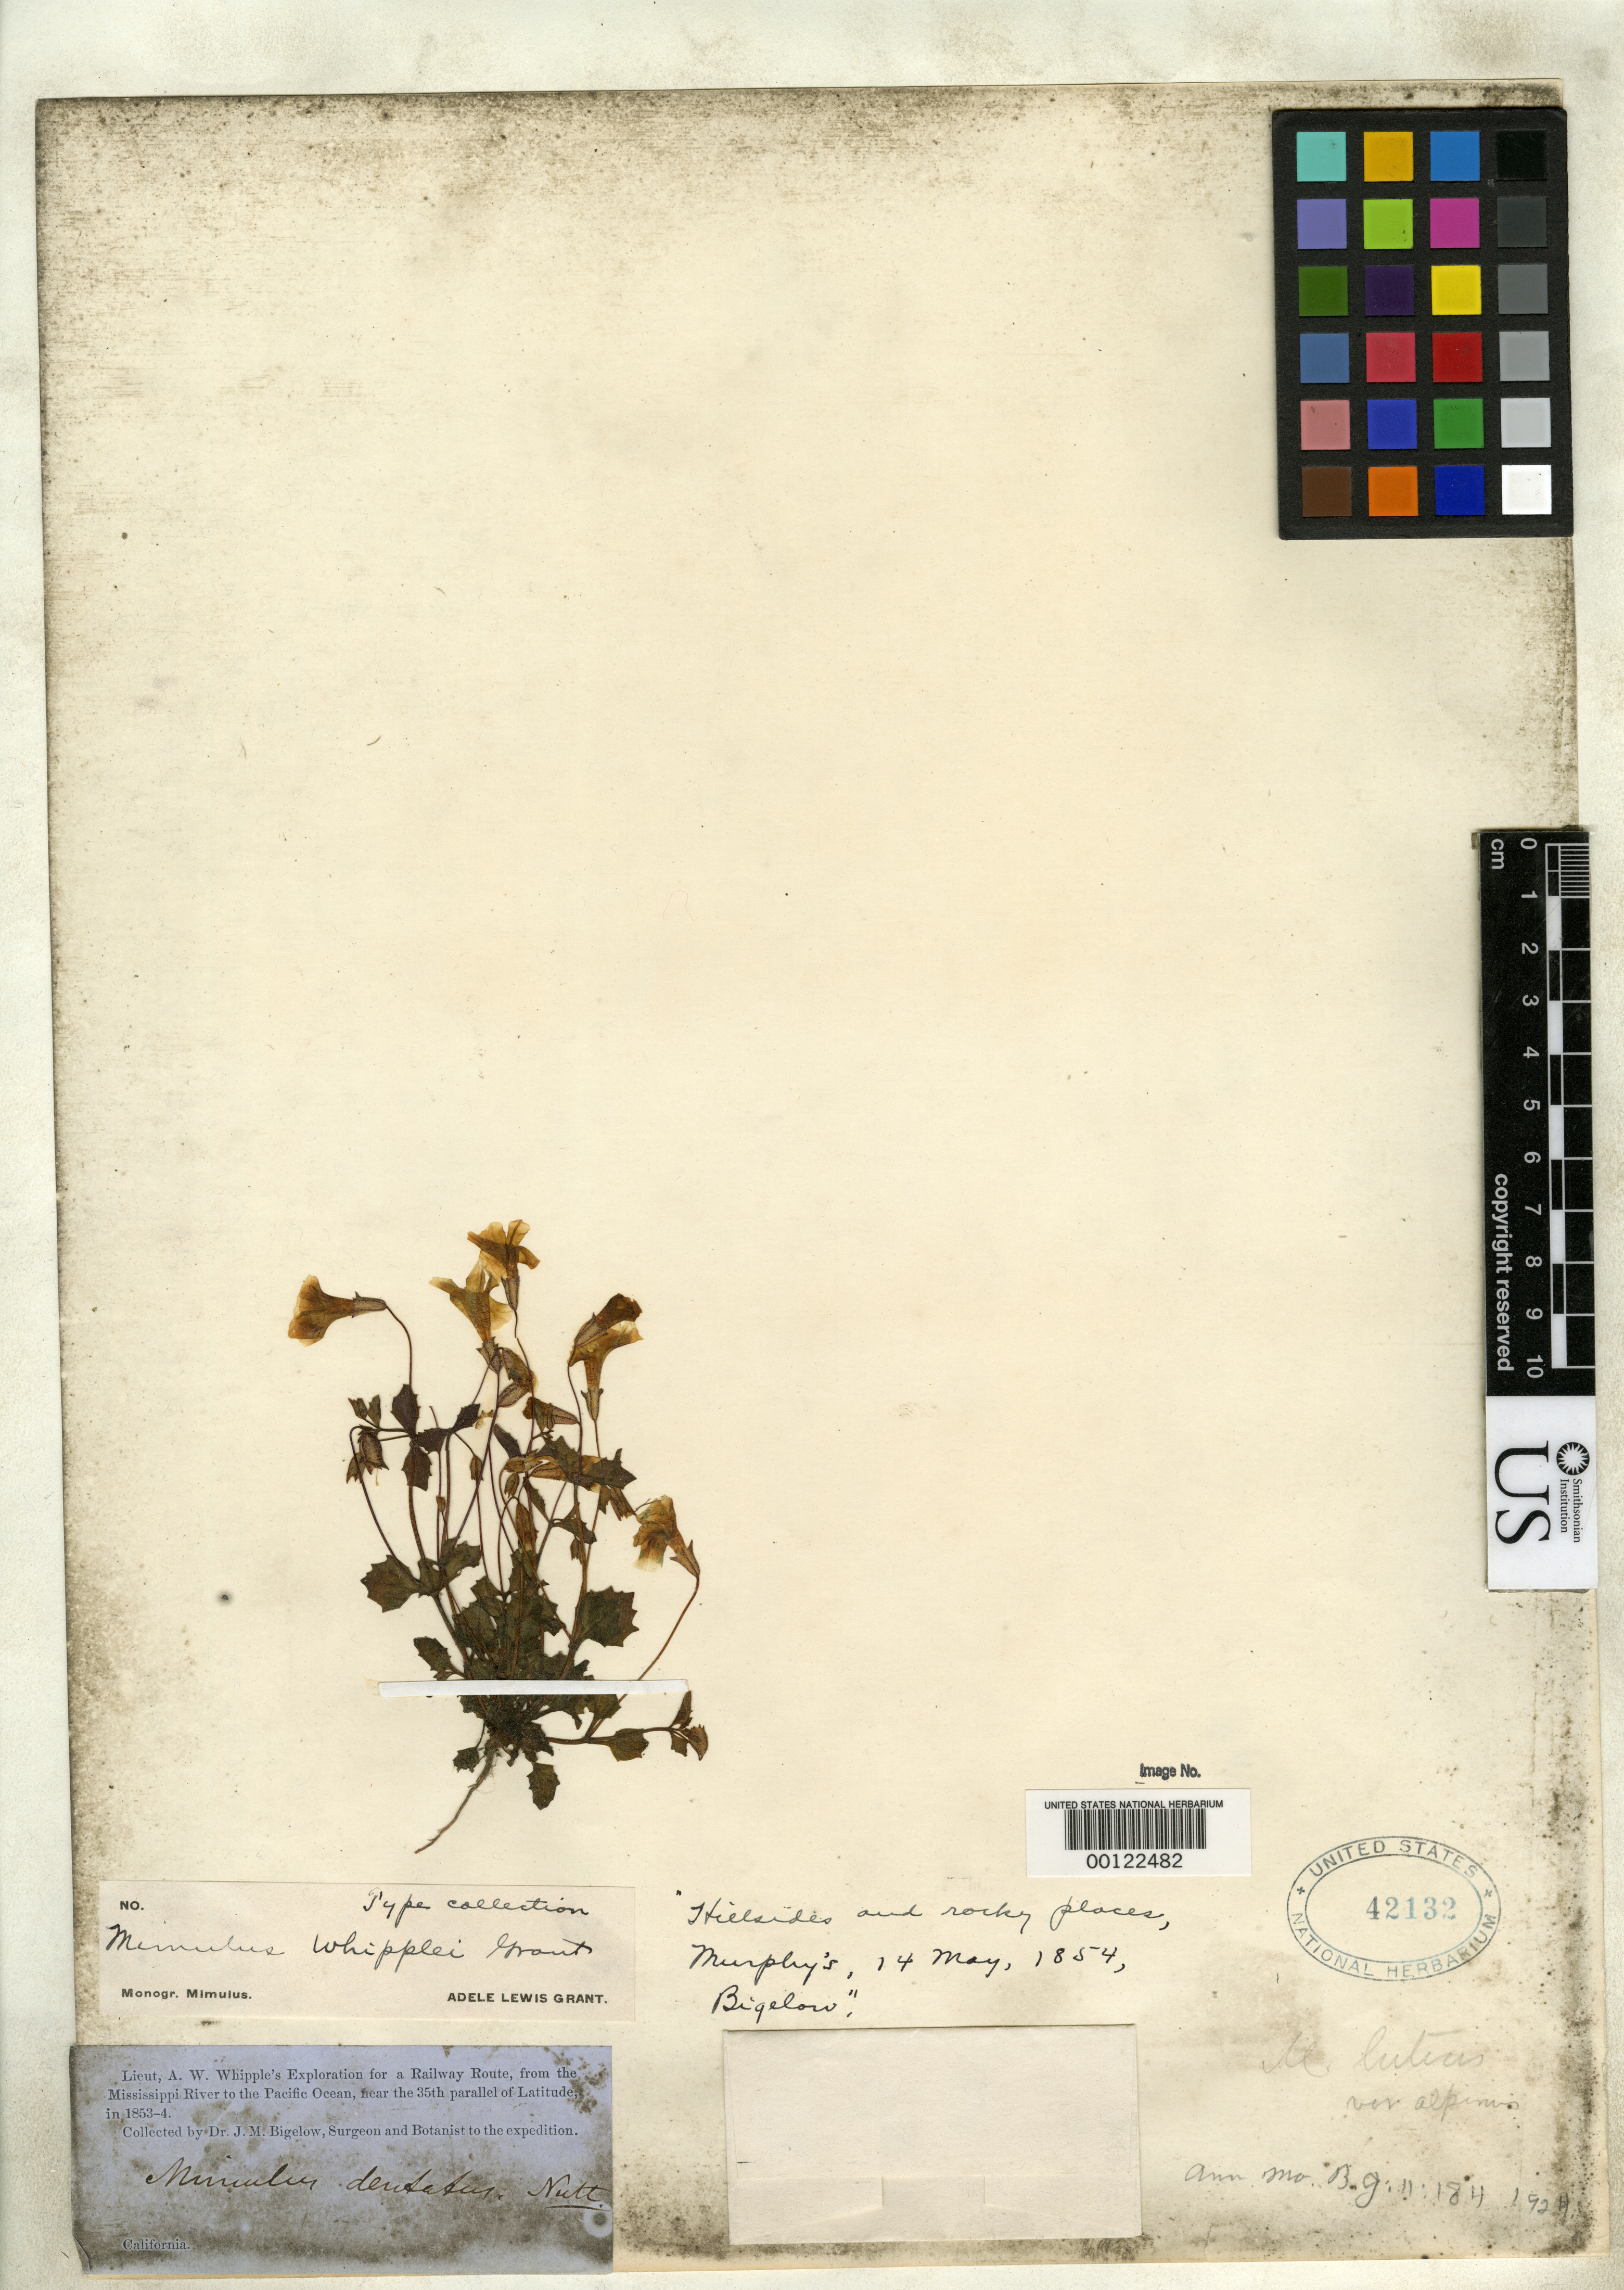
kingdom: Plantae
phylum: Tracheophyta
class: Magnoliopsida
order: Lamiales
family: Phrymaceae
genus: Mimulus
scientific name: Mimulus whipplei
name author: A.L. Grant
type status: Isotype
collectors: J. M. Bigelow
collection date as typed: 14 May 1854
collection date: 1854-05-14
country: United States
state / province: California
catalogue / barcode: US 42132